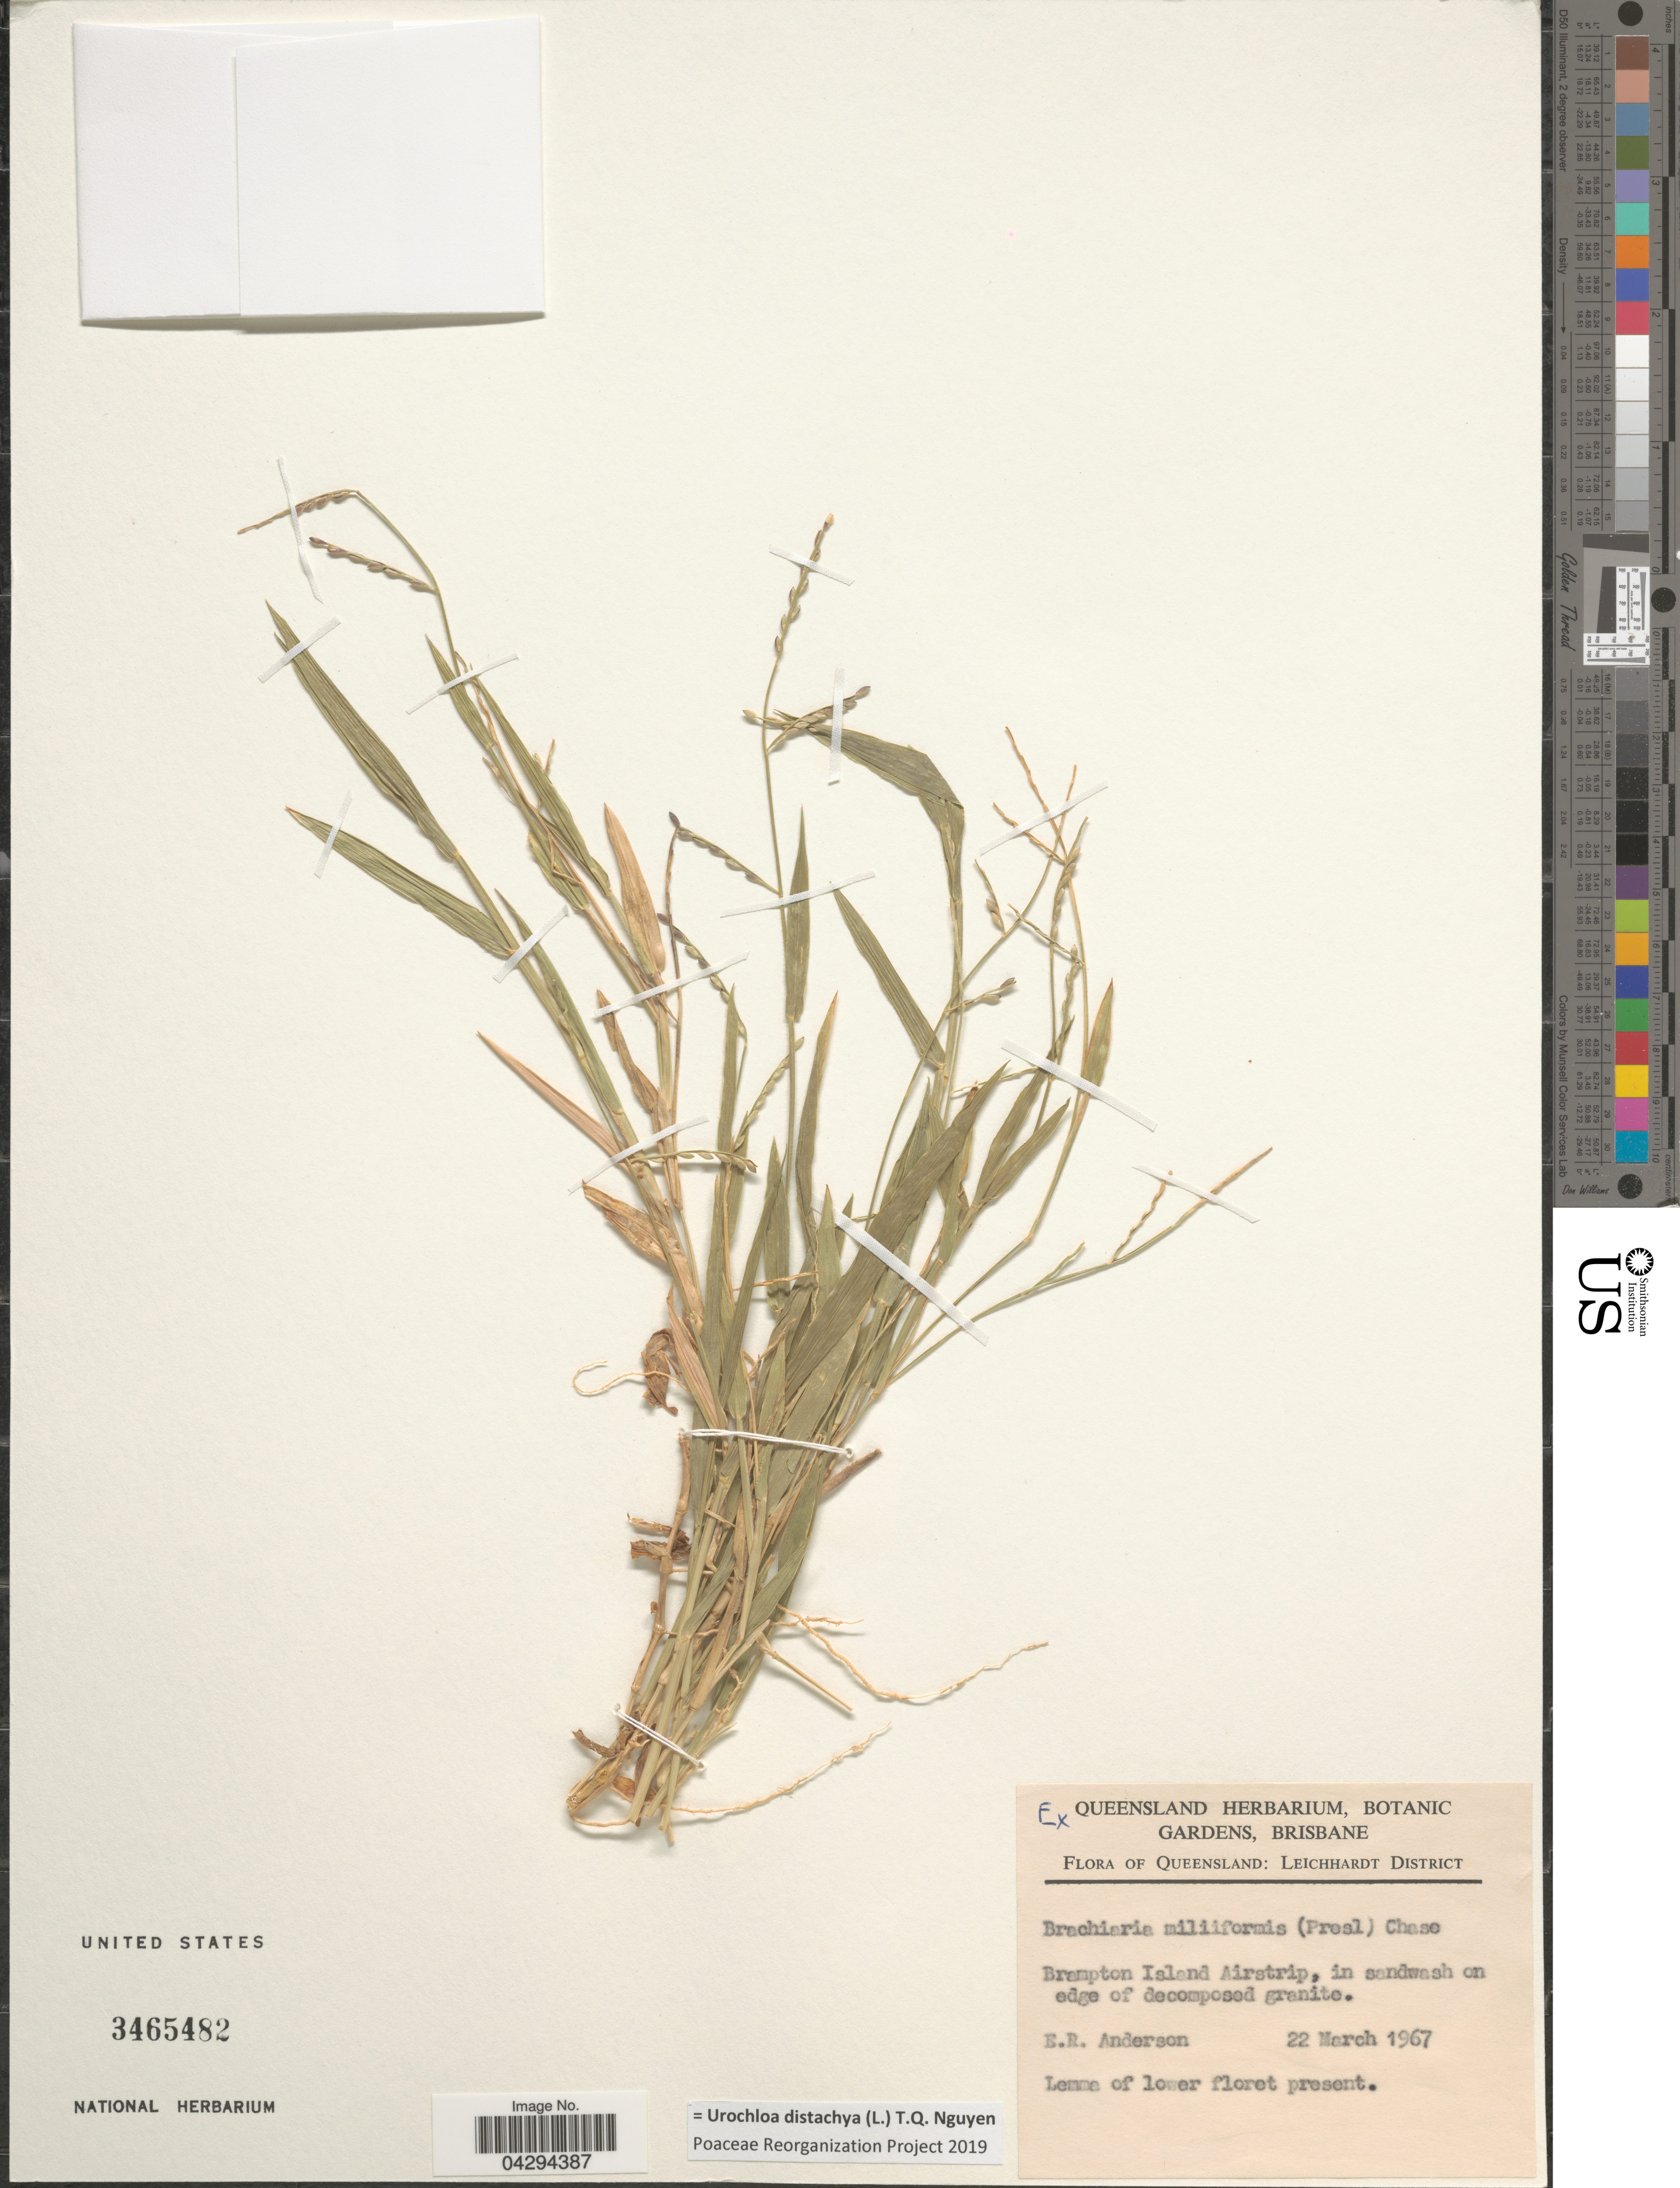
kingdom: Plantae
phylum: Tracheophyta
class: Liliopsida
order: Poales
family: Poaceae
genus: Urochloa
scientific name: Urochloa distachya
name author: (L.) T.Q. Nguyen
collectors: E. Anderson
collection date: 1967-03-22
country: Australia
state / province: Queensland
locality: Leichhardt District. Brampton Island Airstrip, in sandwash on edge of decomposed granite.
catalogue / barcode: US 3465482